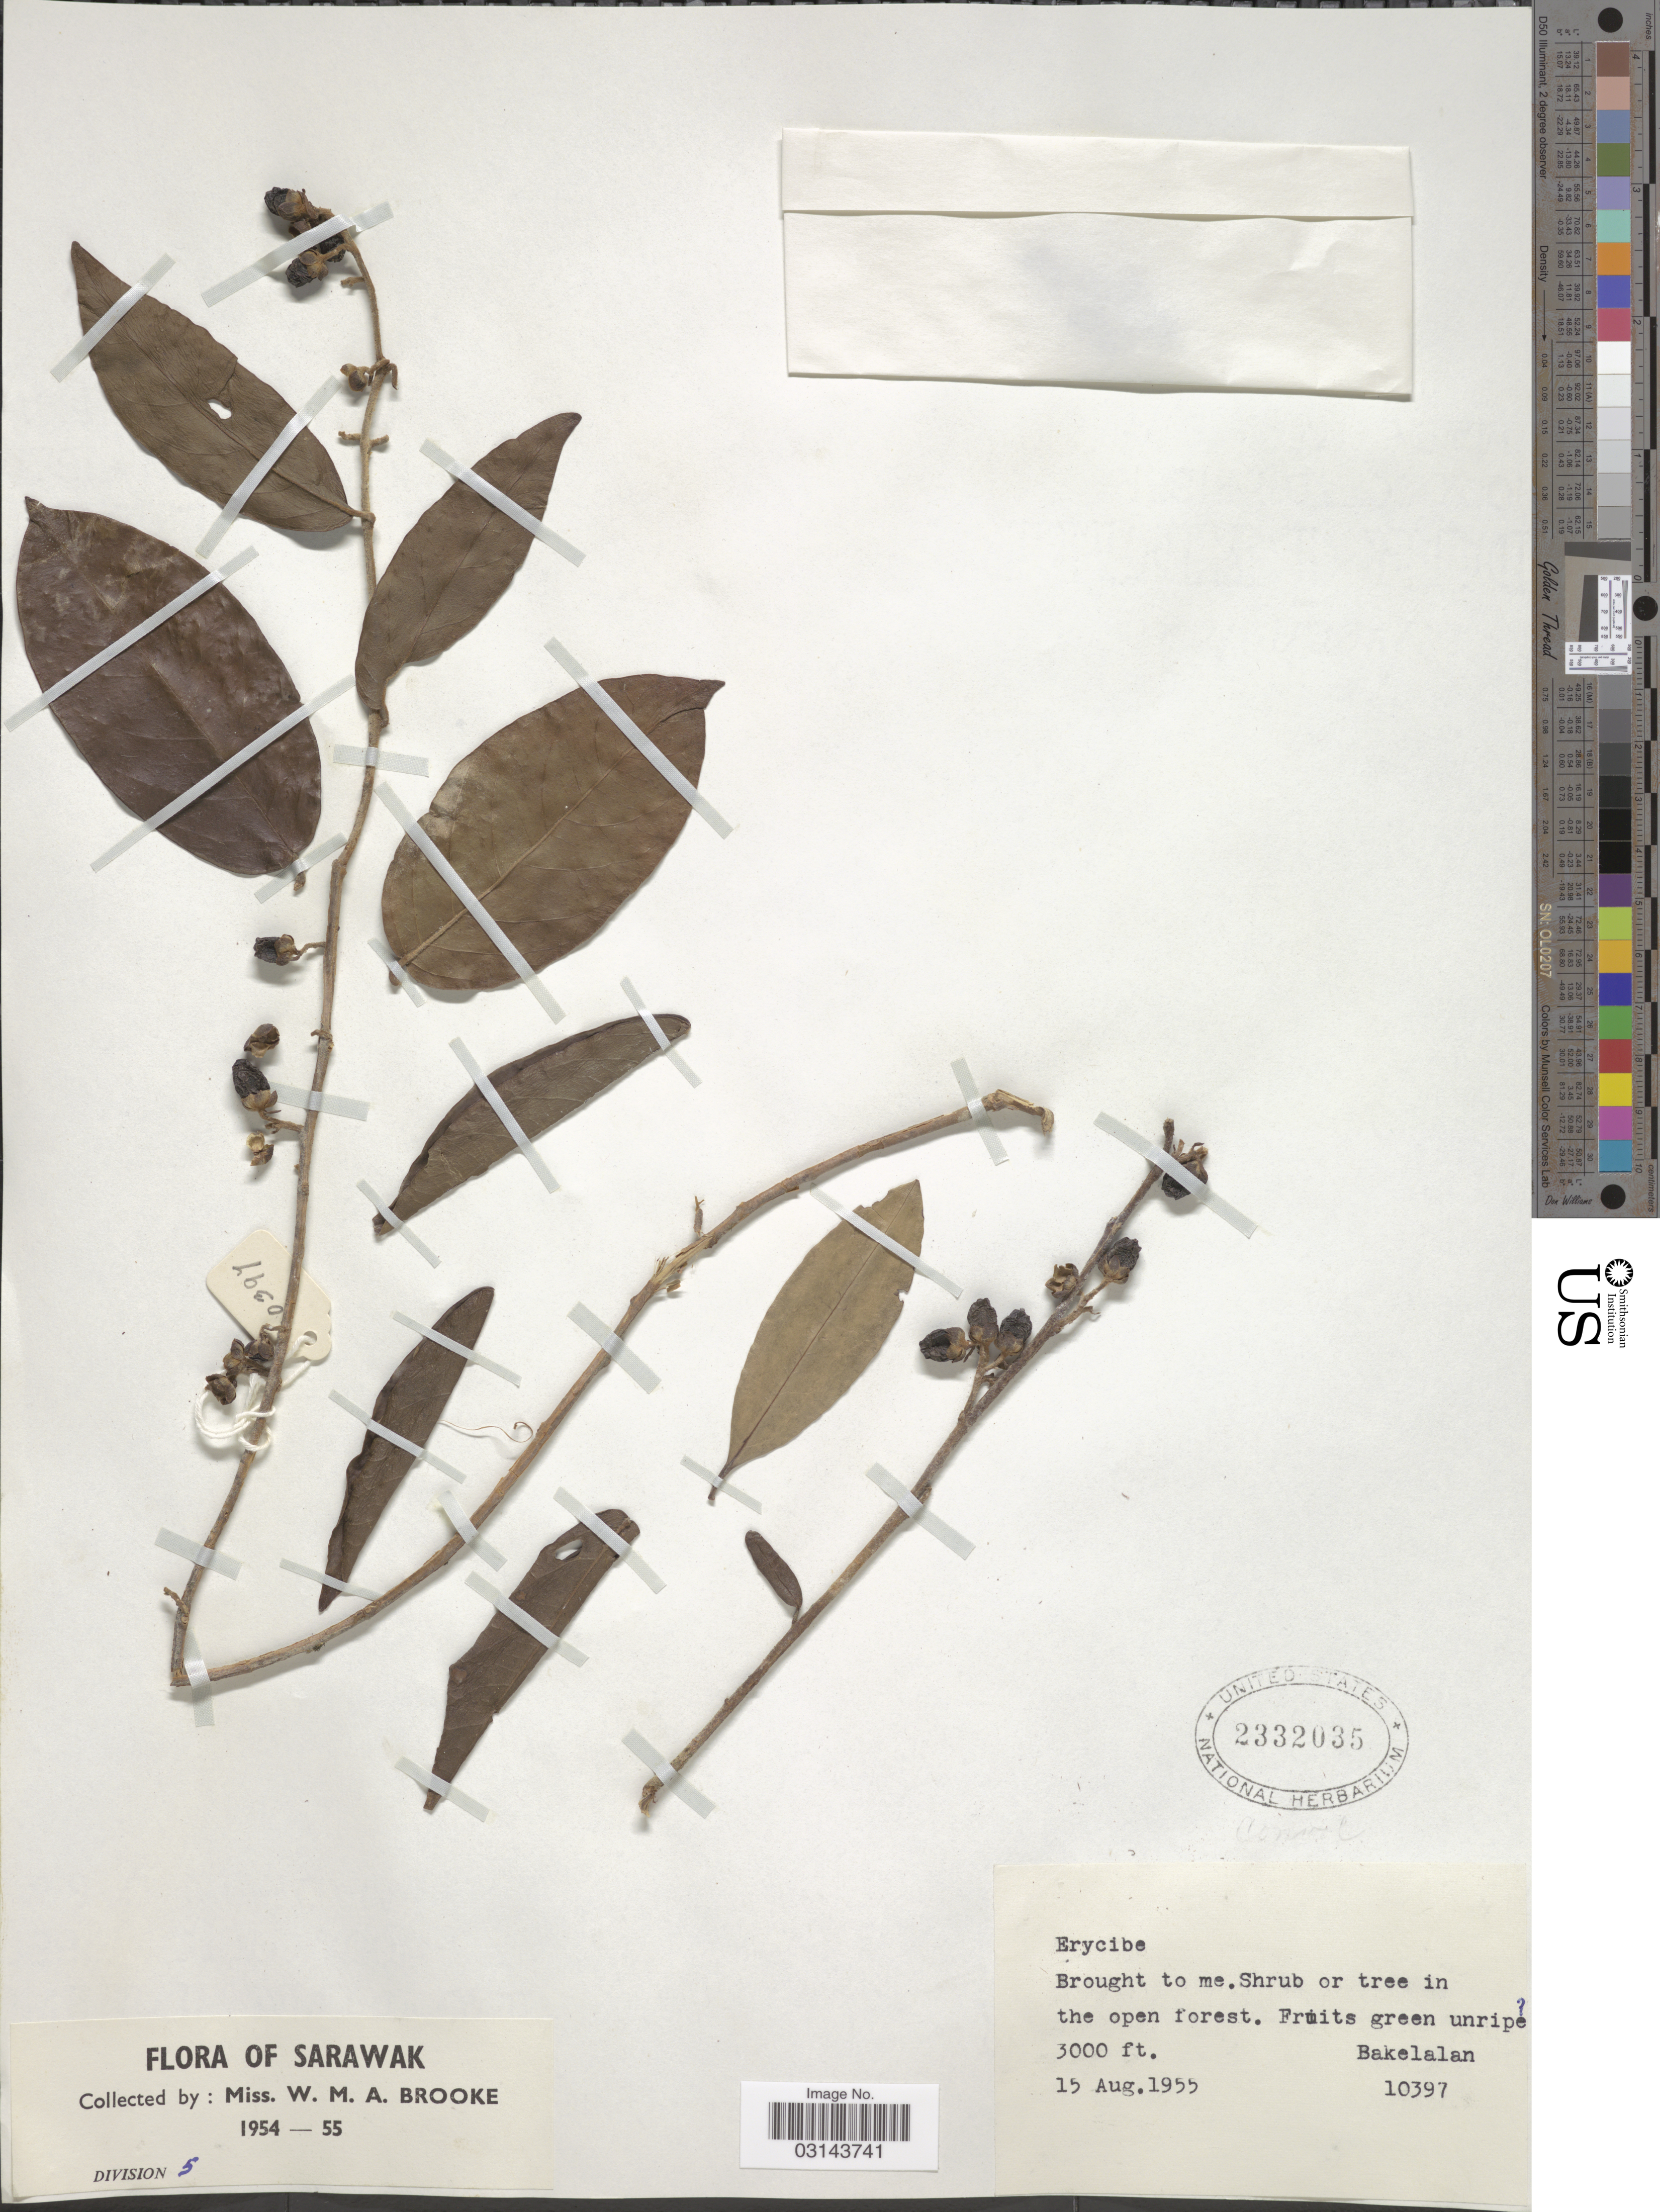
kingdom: Plantae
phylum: Tracheophyta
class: Magnoliopsida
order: Solanales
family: Convolvulaceae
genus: Erycibe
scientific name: Erycibe sp.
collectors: W. Brooke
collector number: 10397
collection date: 1955-08-15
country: Malaysia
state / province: Sarawak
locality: Division 5. Bakelalan.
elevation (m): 914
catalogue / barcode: US 2332035